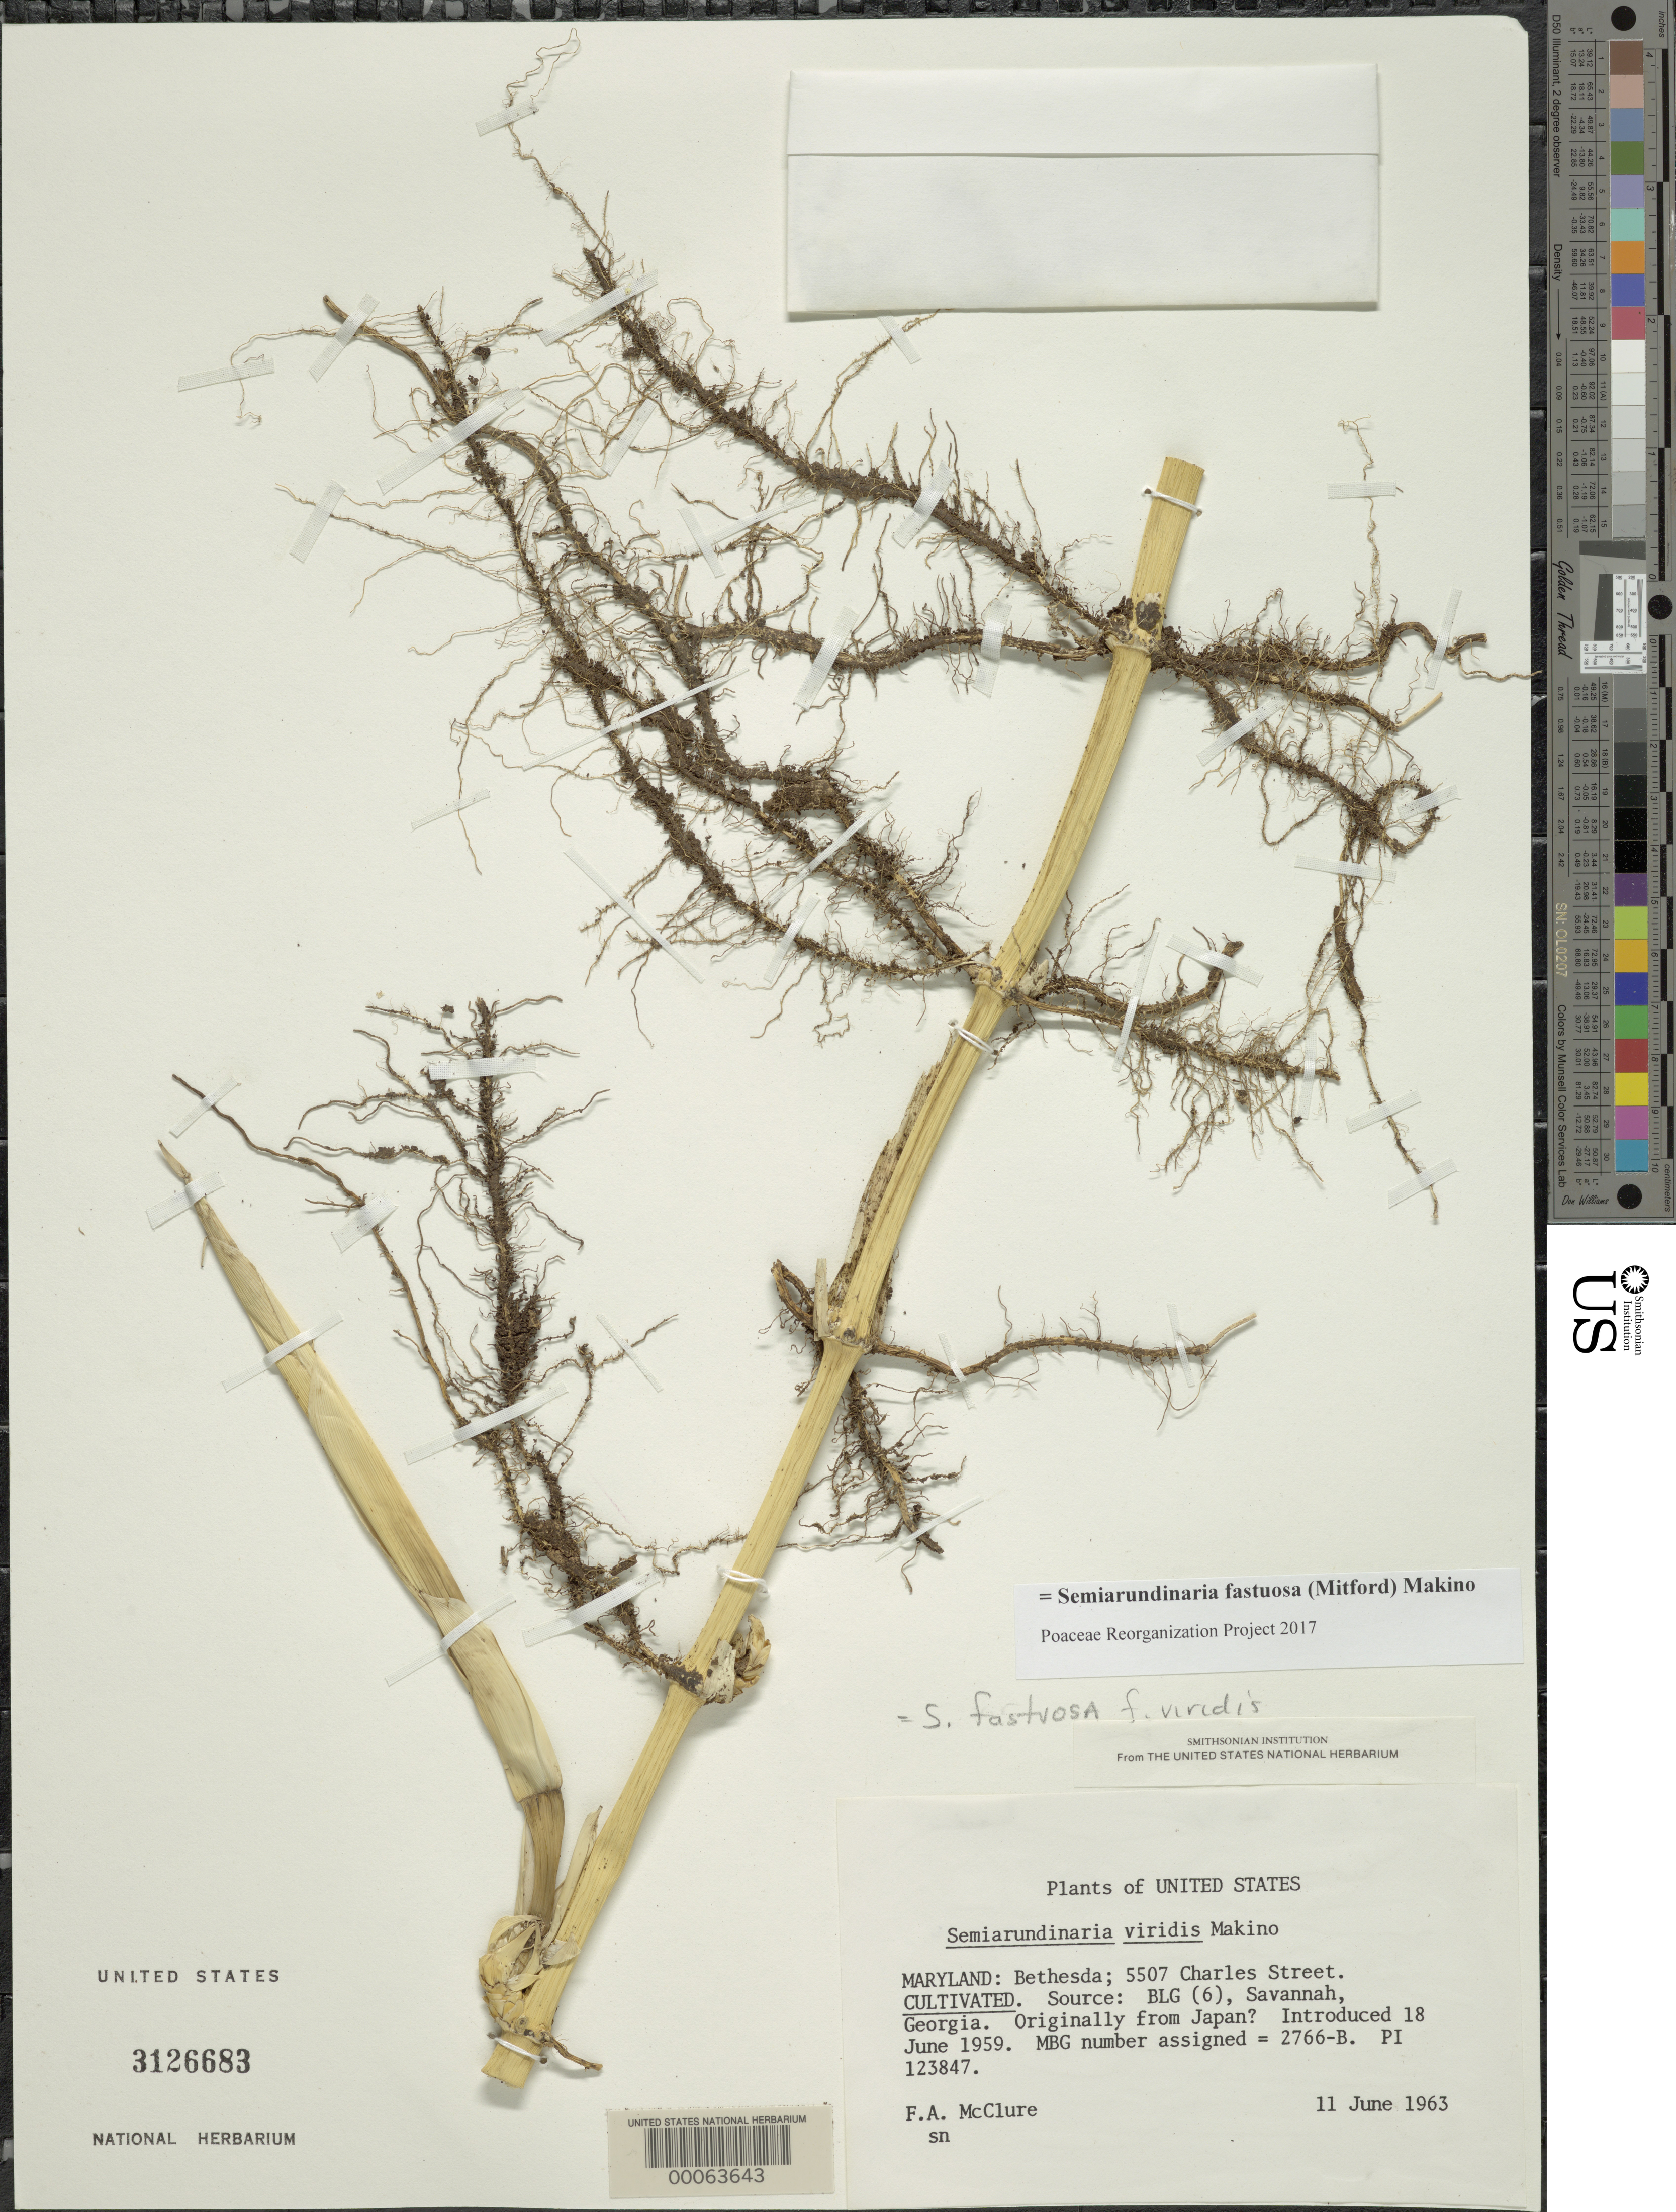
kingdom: Plantae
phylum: Tracheophyta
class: Liliopsida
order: Poales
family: Poaceae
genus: Semiarundinaria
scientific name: Semiarundinaria fastuosa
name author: Makino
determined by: Poaceae Reorganization Project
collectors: F. A. McClure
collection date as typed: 11 Jun 1963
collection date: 1963-06-11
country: United States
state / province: Maryland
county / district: Montgomery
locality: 5507 Charles Street, Bethesda (McClure's garden)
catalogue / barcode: US 3126683